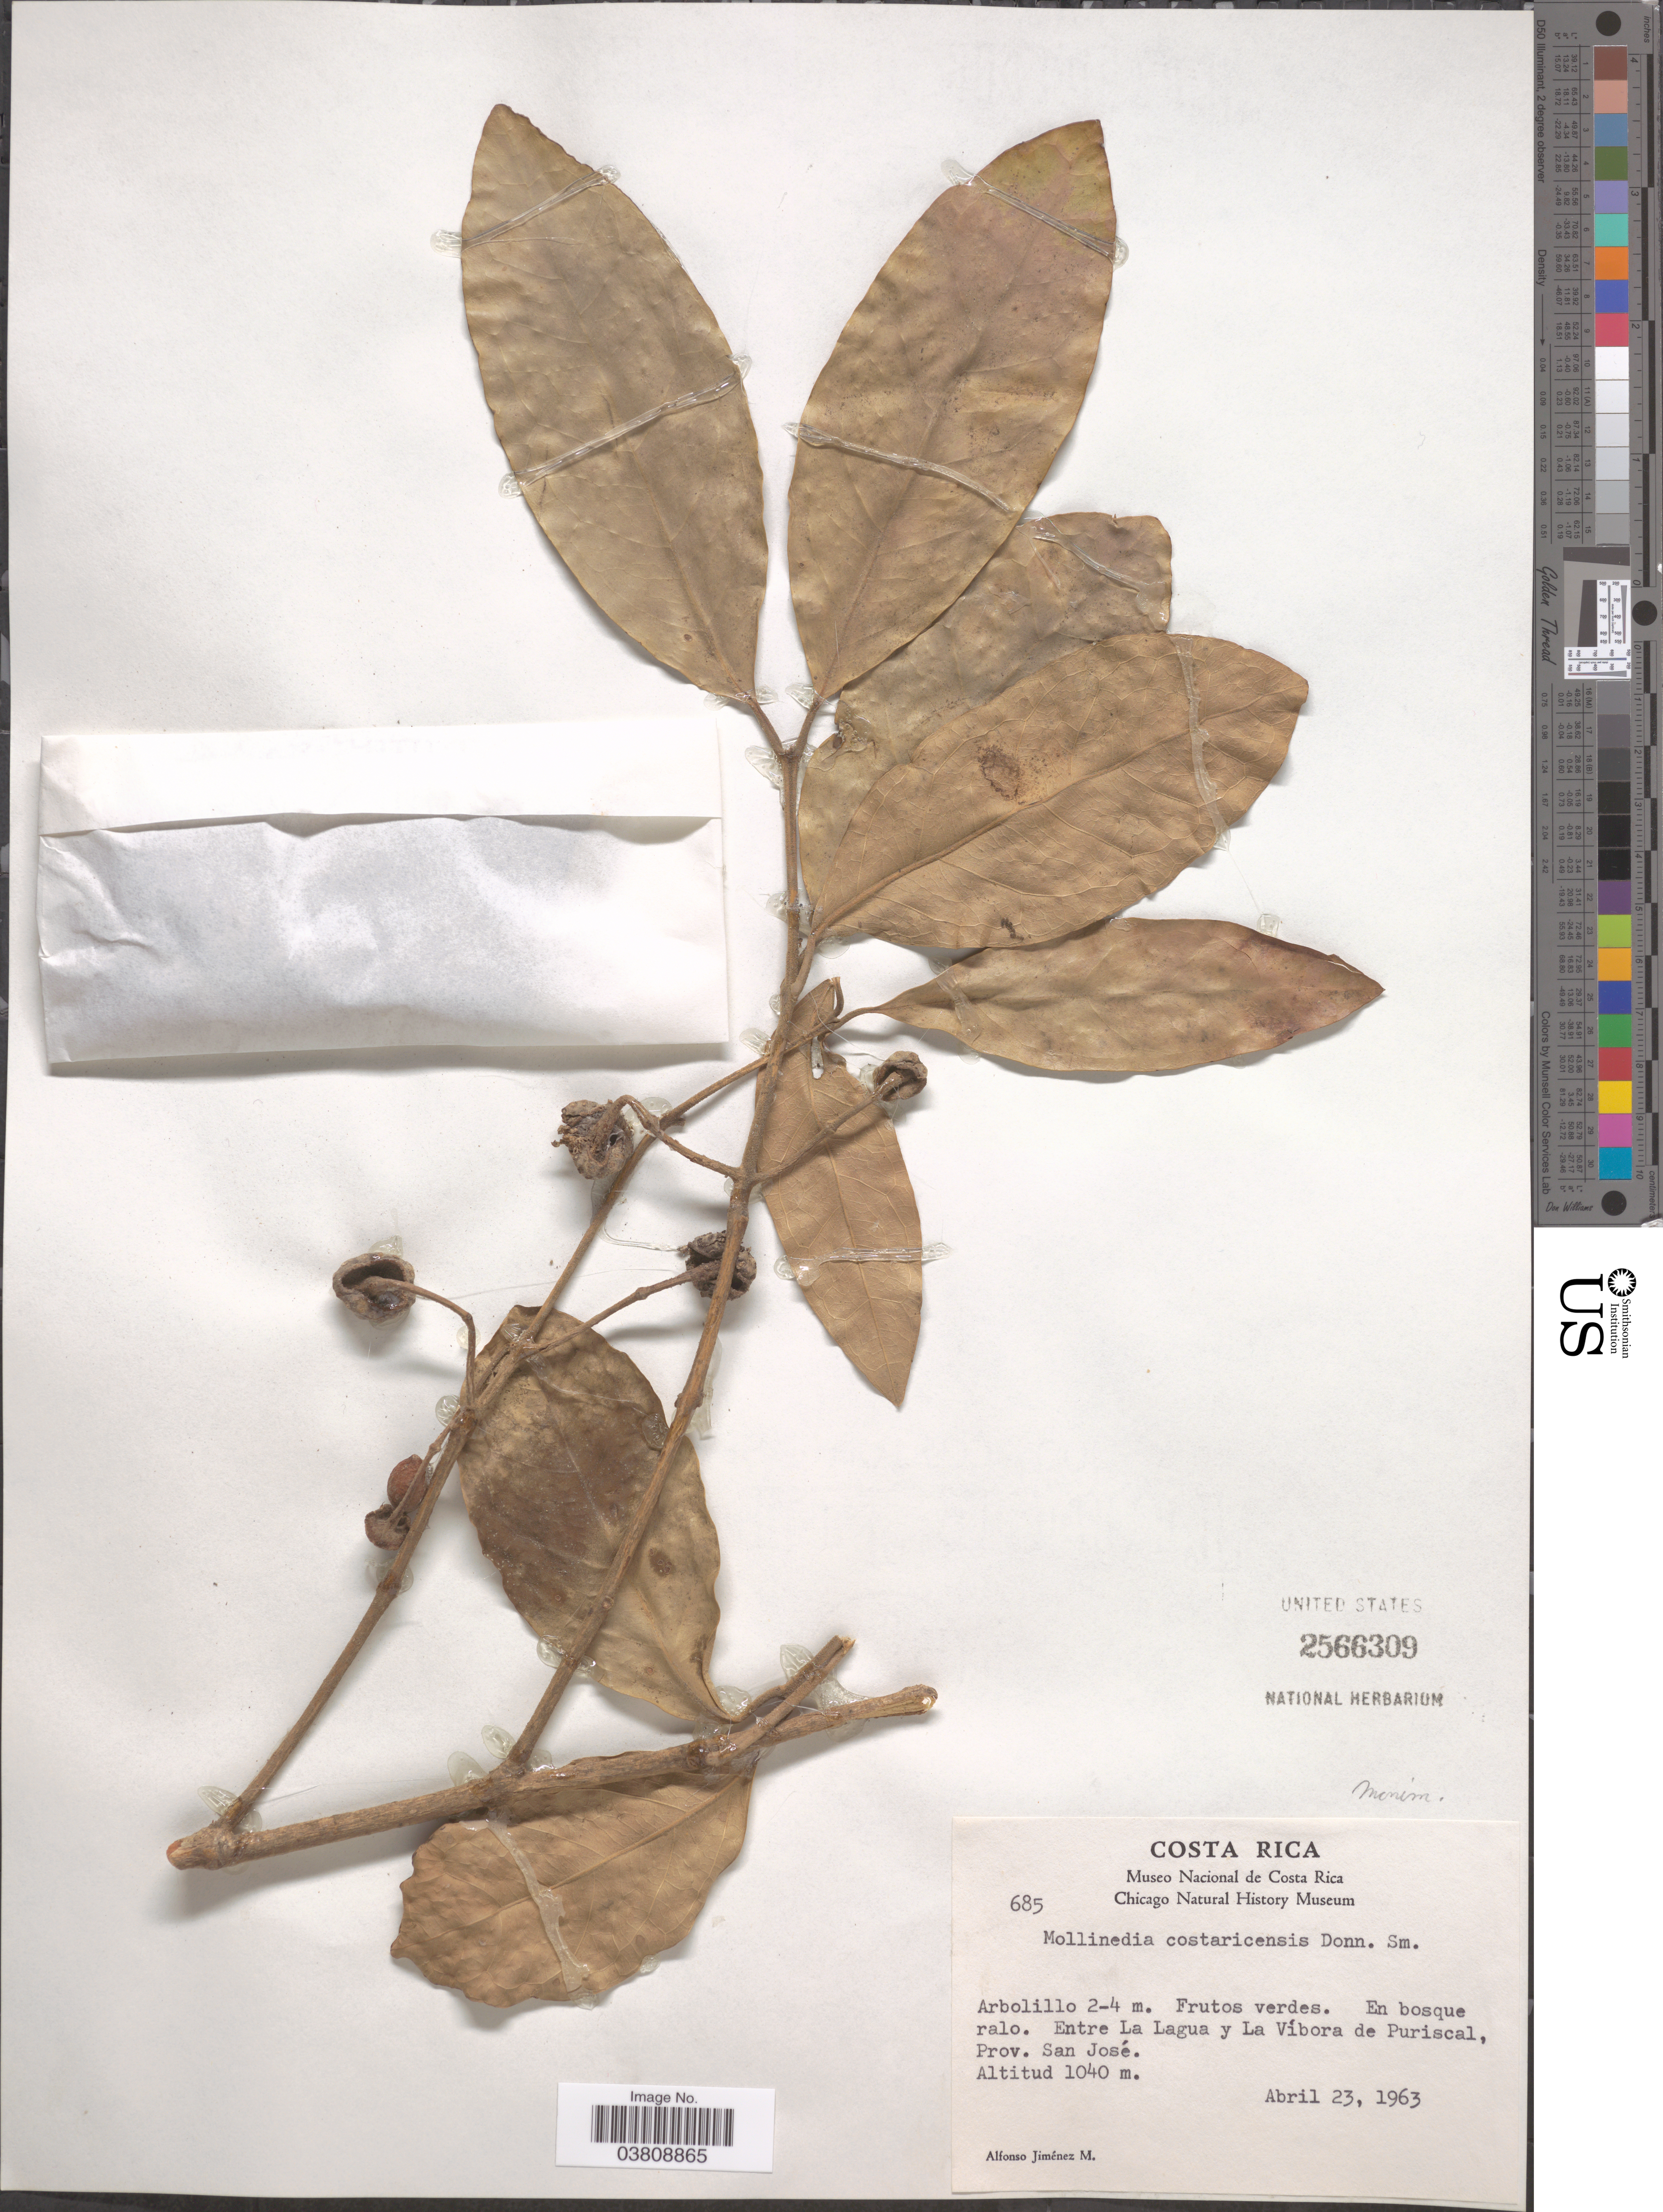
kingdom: Plantae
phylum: Tracheophyta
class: Magnoliopsida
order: Laurales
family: Monimiaceae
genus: Mollinedia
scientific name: Mollinedia costaricensis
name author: Donn. Sm.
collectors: A. Jimenez M.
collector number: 685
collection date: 1963-04-23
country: Costa Rica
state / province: San José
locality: Entre La Lagua y La Víbora de Puriscal.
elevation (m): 1040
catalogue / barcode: US 2566309